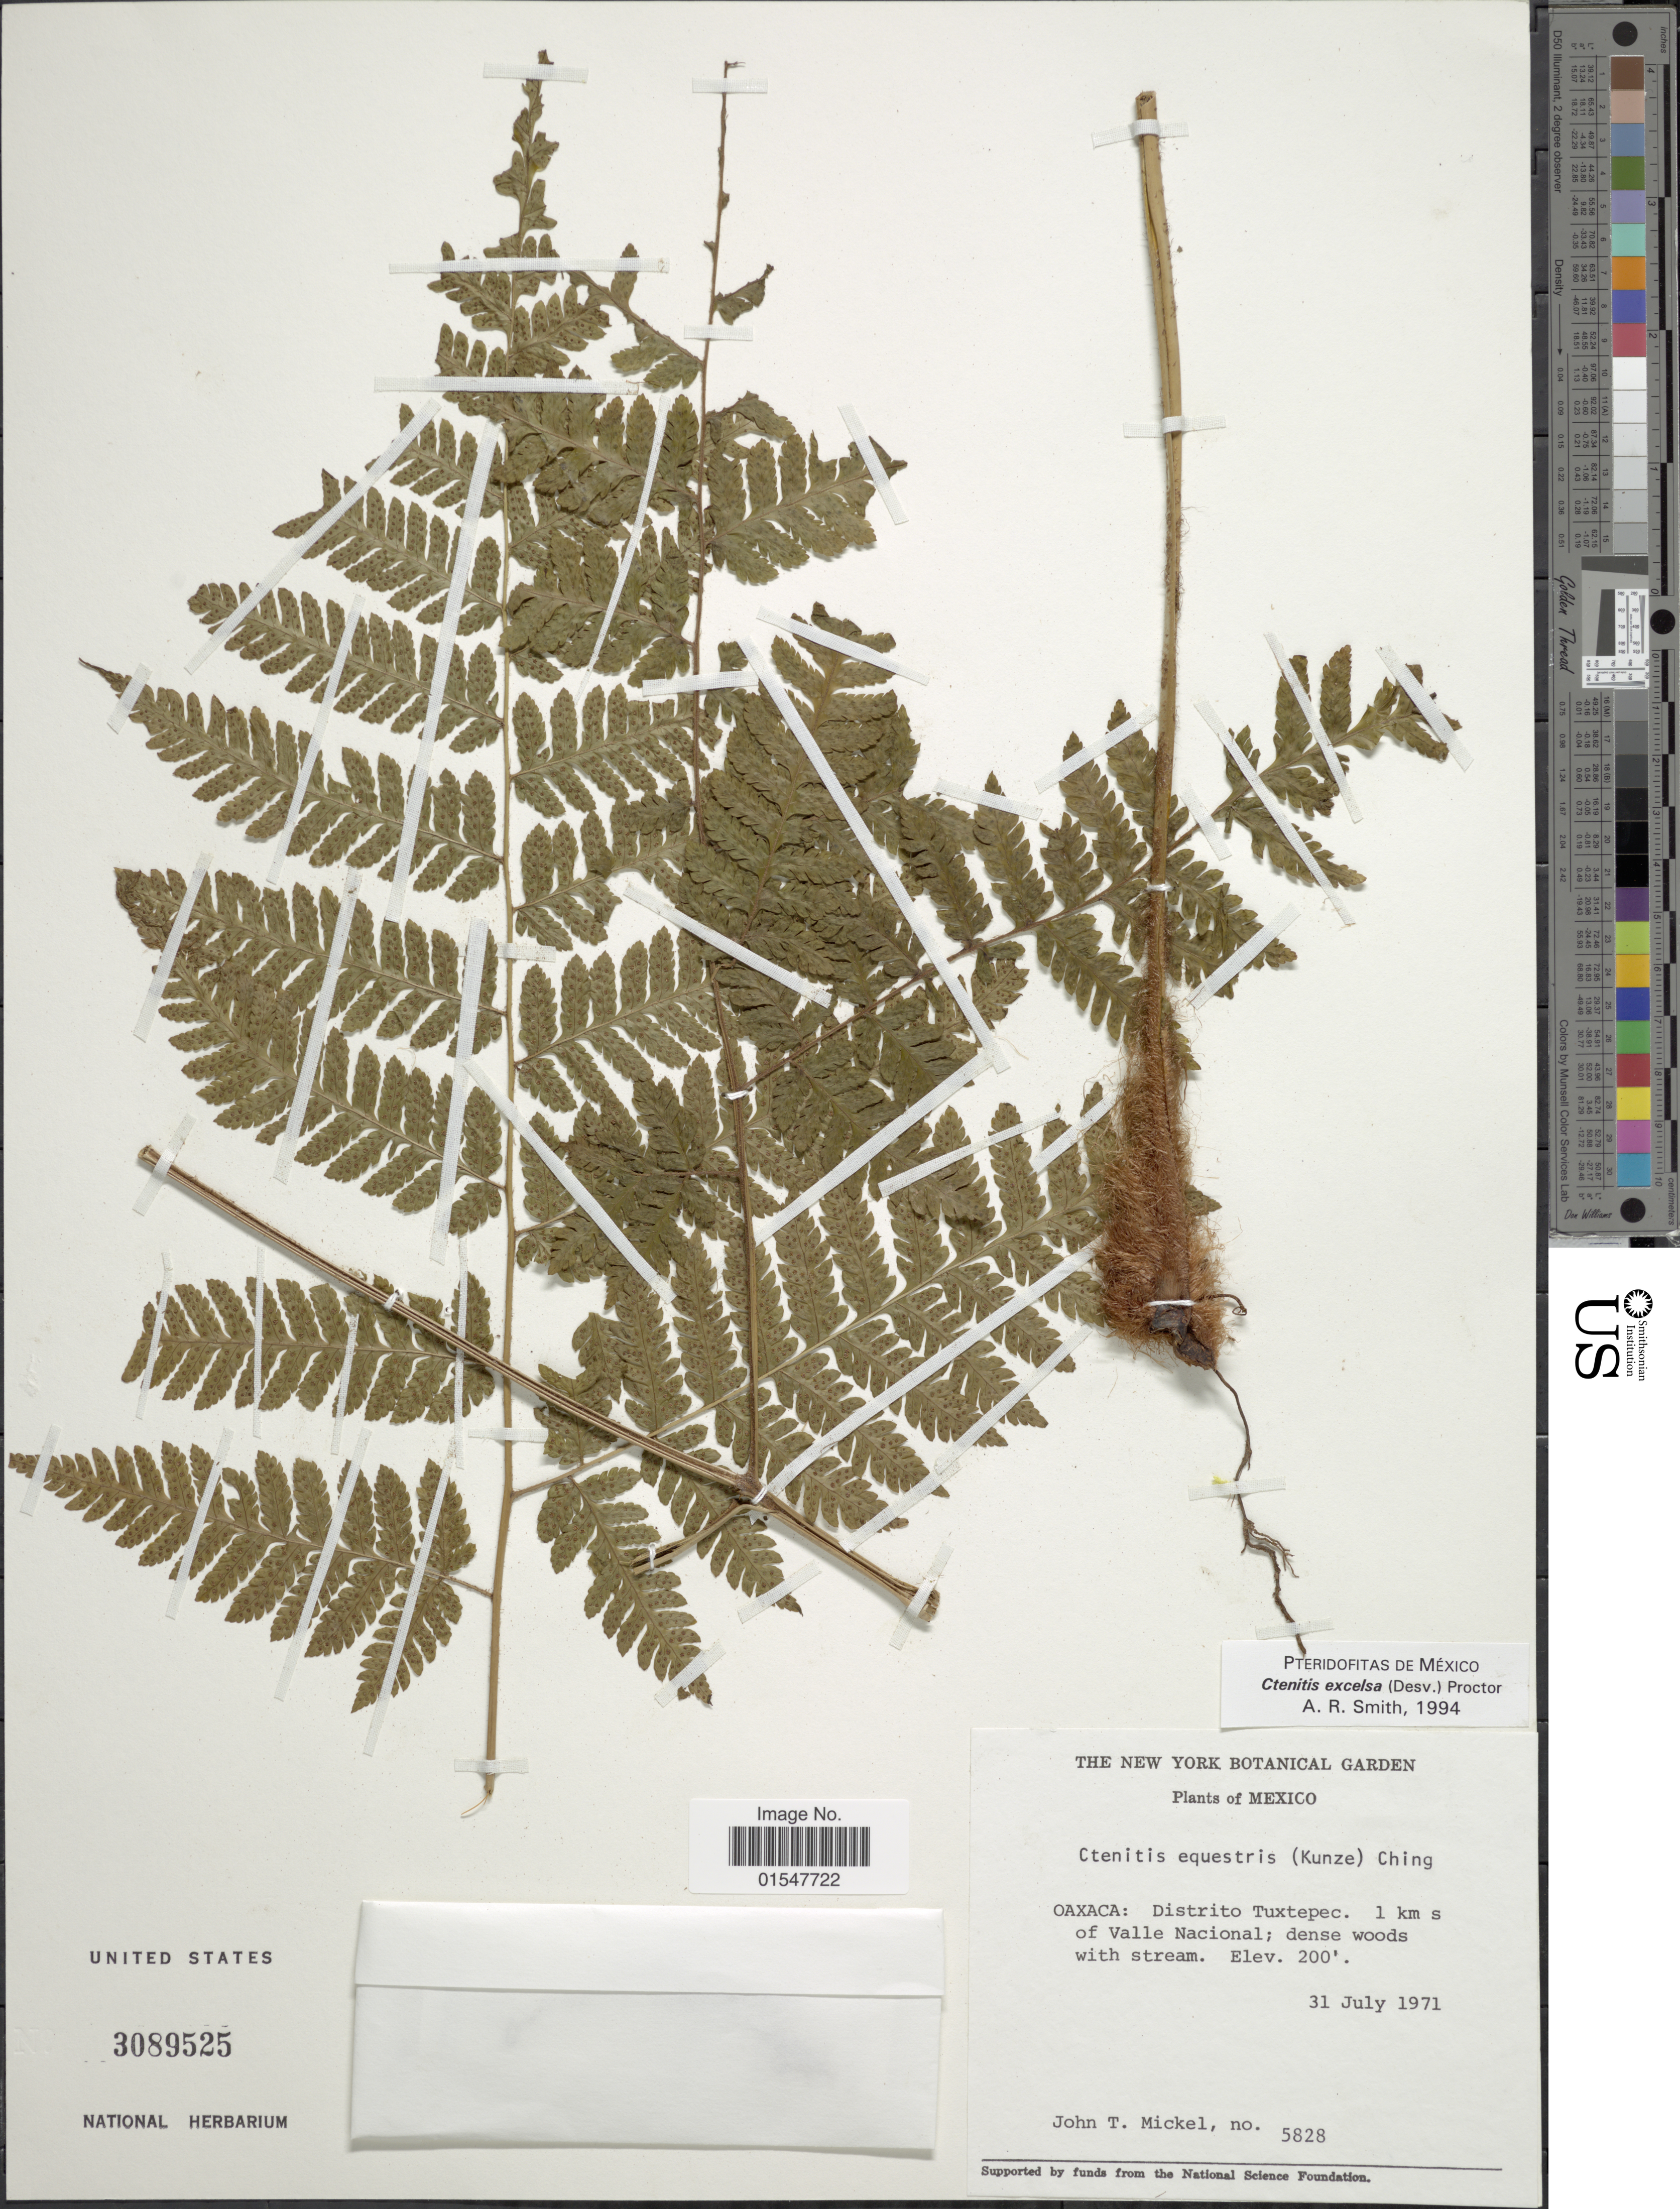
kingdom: Plantae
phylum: Tracheophyta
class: Polypodiopsida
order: Polypodiales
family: Dryopteridaceae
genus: Ctenitis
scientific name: Ctenitis excelsa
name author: (Desv.) Proctor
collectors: J. T. Mickel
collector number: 5828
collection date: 1971-07-31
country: Mexico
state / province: Oaxaca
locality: Oaxaca: Distrito Tuxtepec. 1 km s of Valle Nacional.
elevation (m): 61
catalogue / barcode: US 3089525